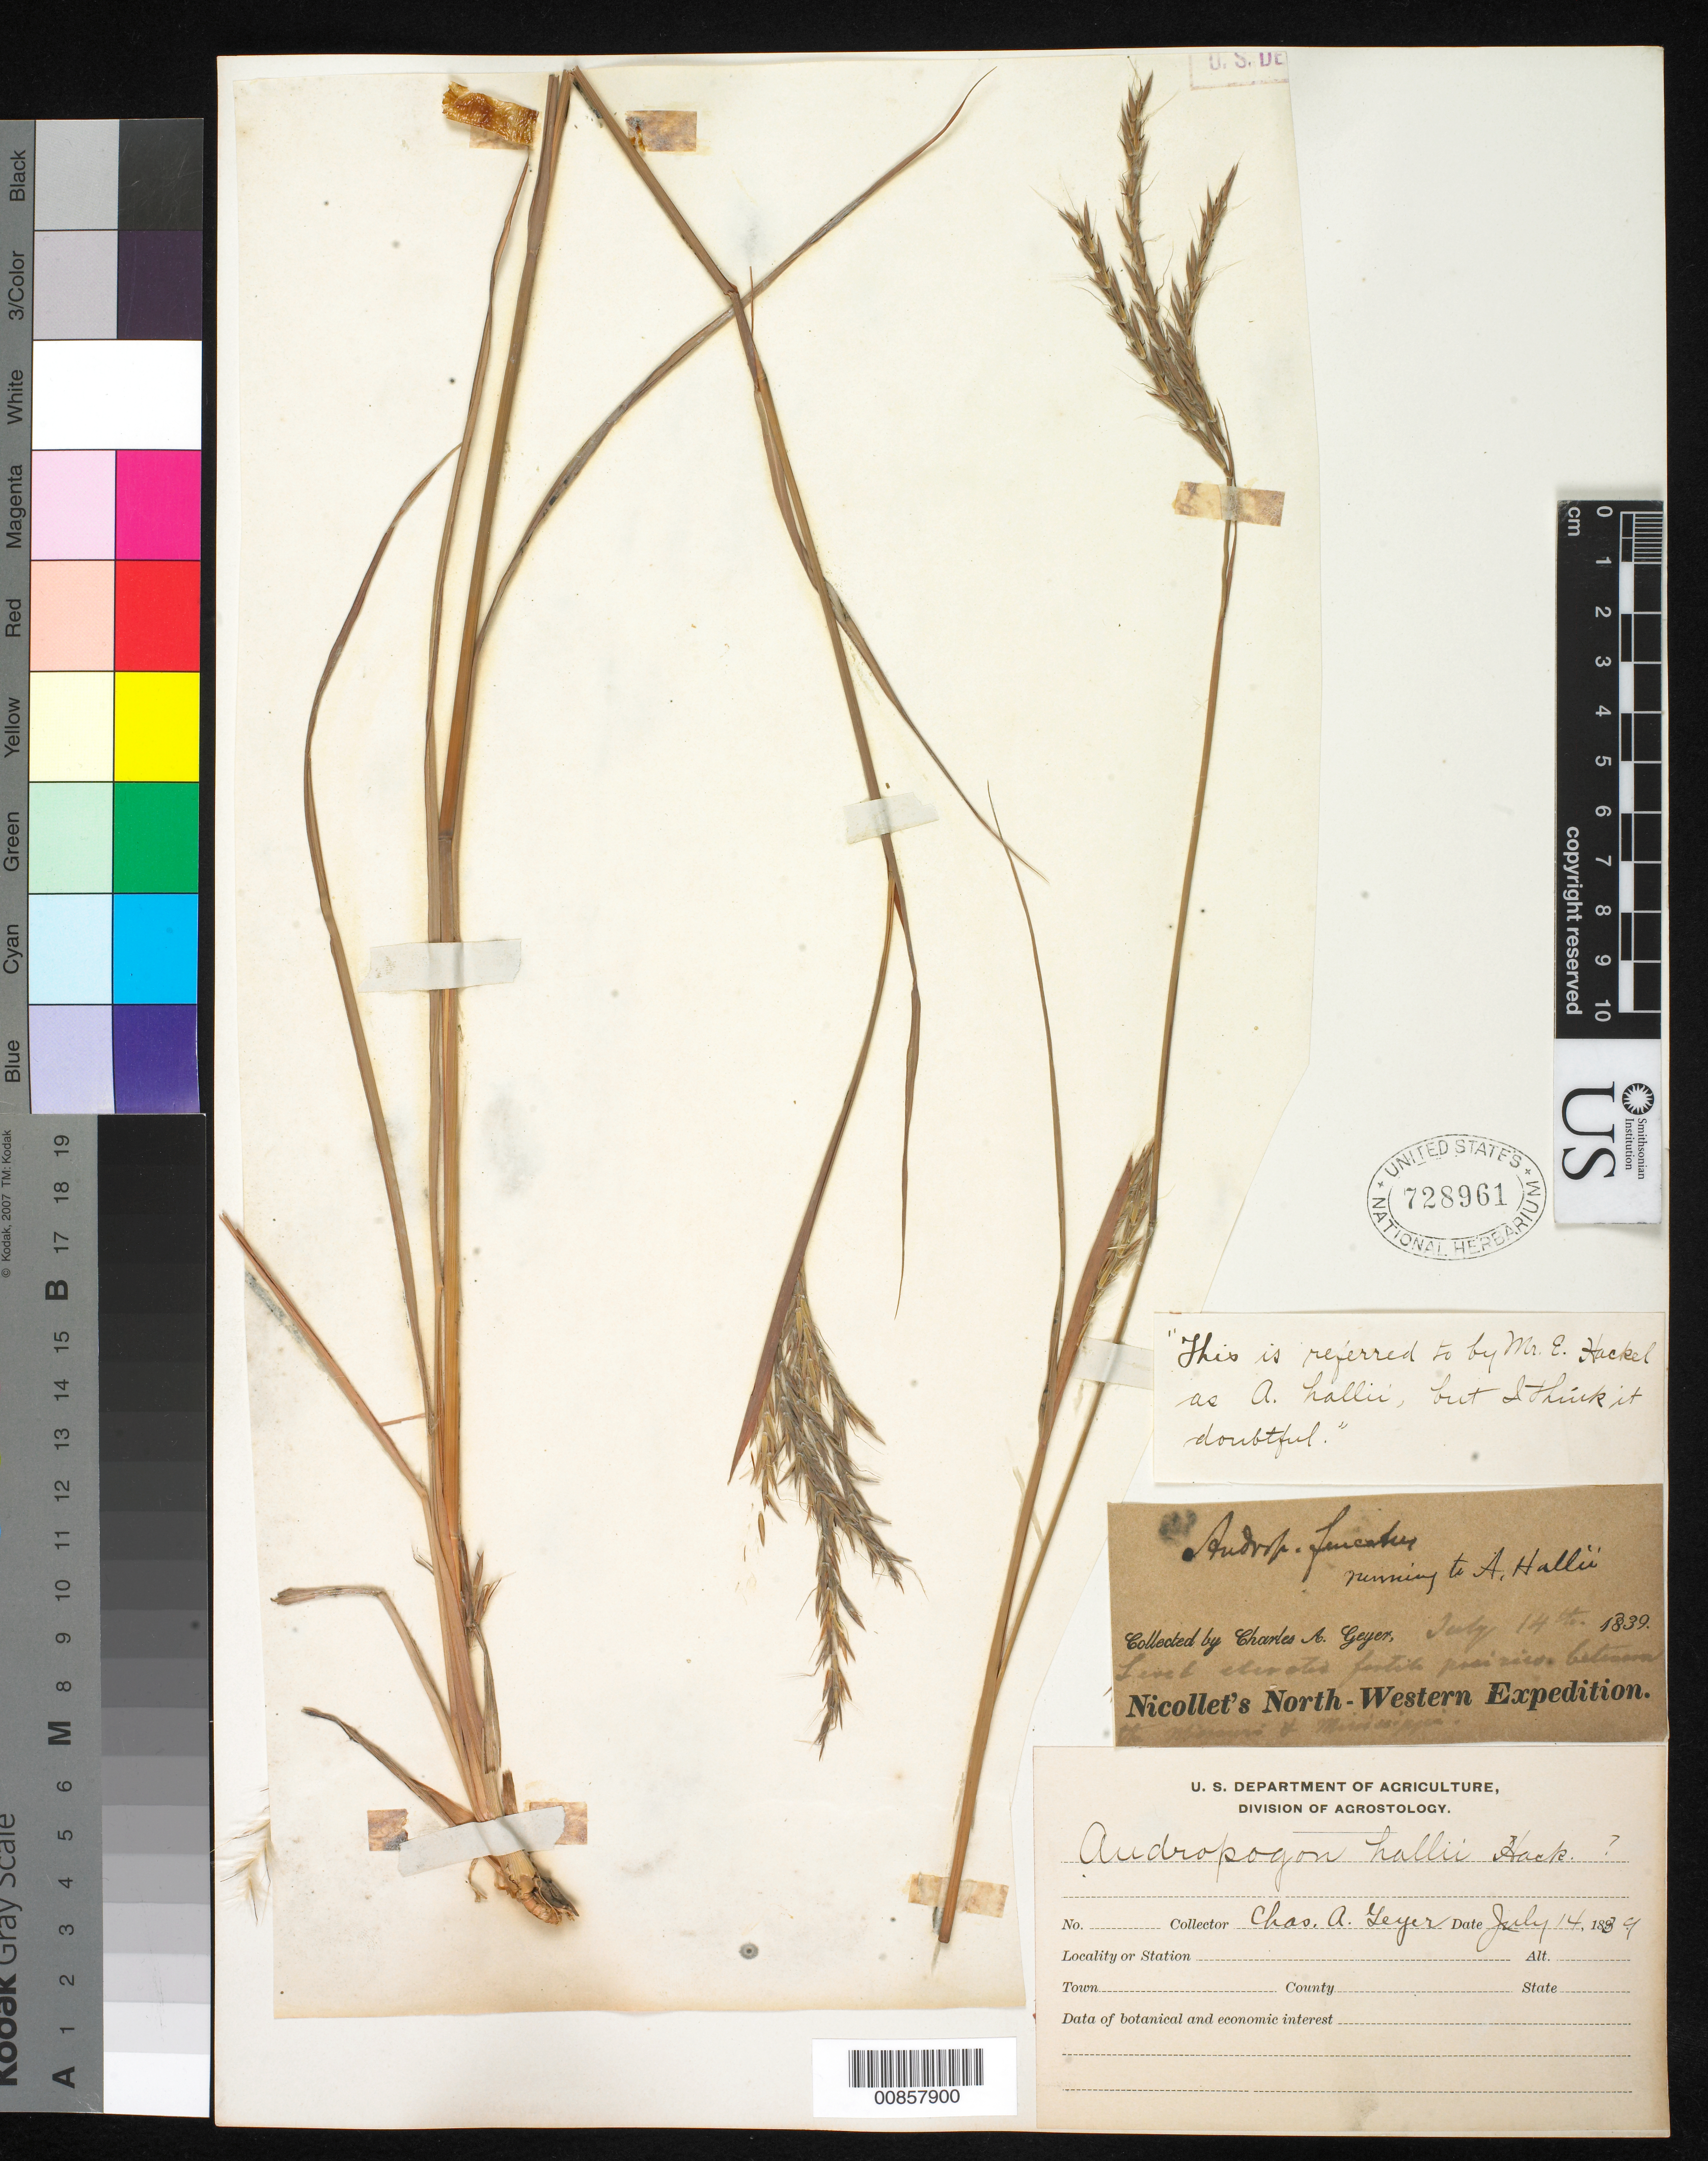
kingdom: Plantae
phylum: Tracheophyta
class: Liliopsida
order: Poales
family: Poaceae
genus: Andropogon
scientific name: Andropogon gerardii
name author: Vitman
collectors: C. A. Geyer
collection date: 1839-07-14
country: United States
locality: between the Missouri and Mississippi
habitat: Level elevated fertile prairies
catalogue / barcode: US 728961